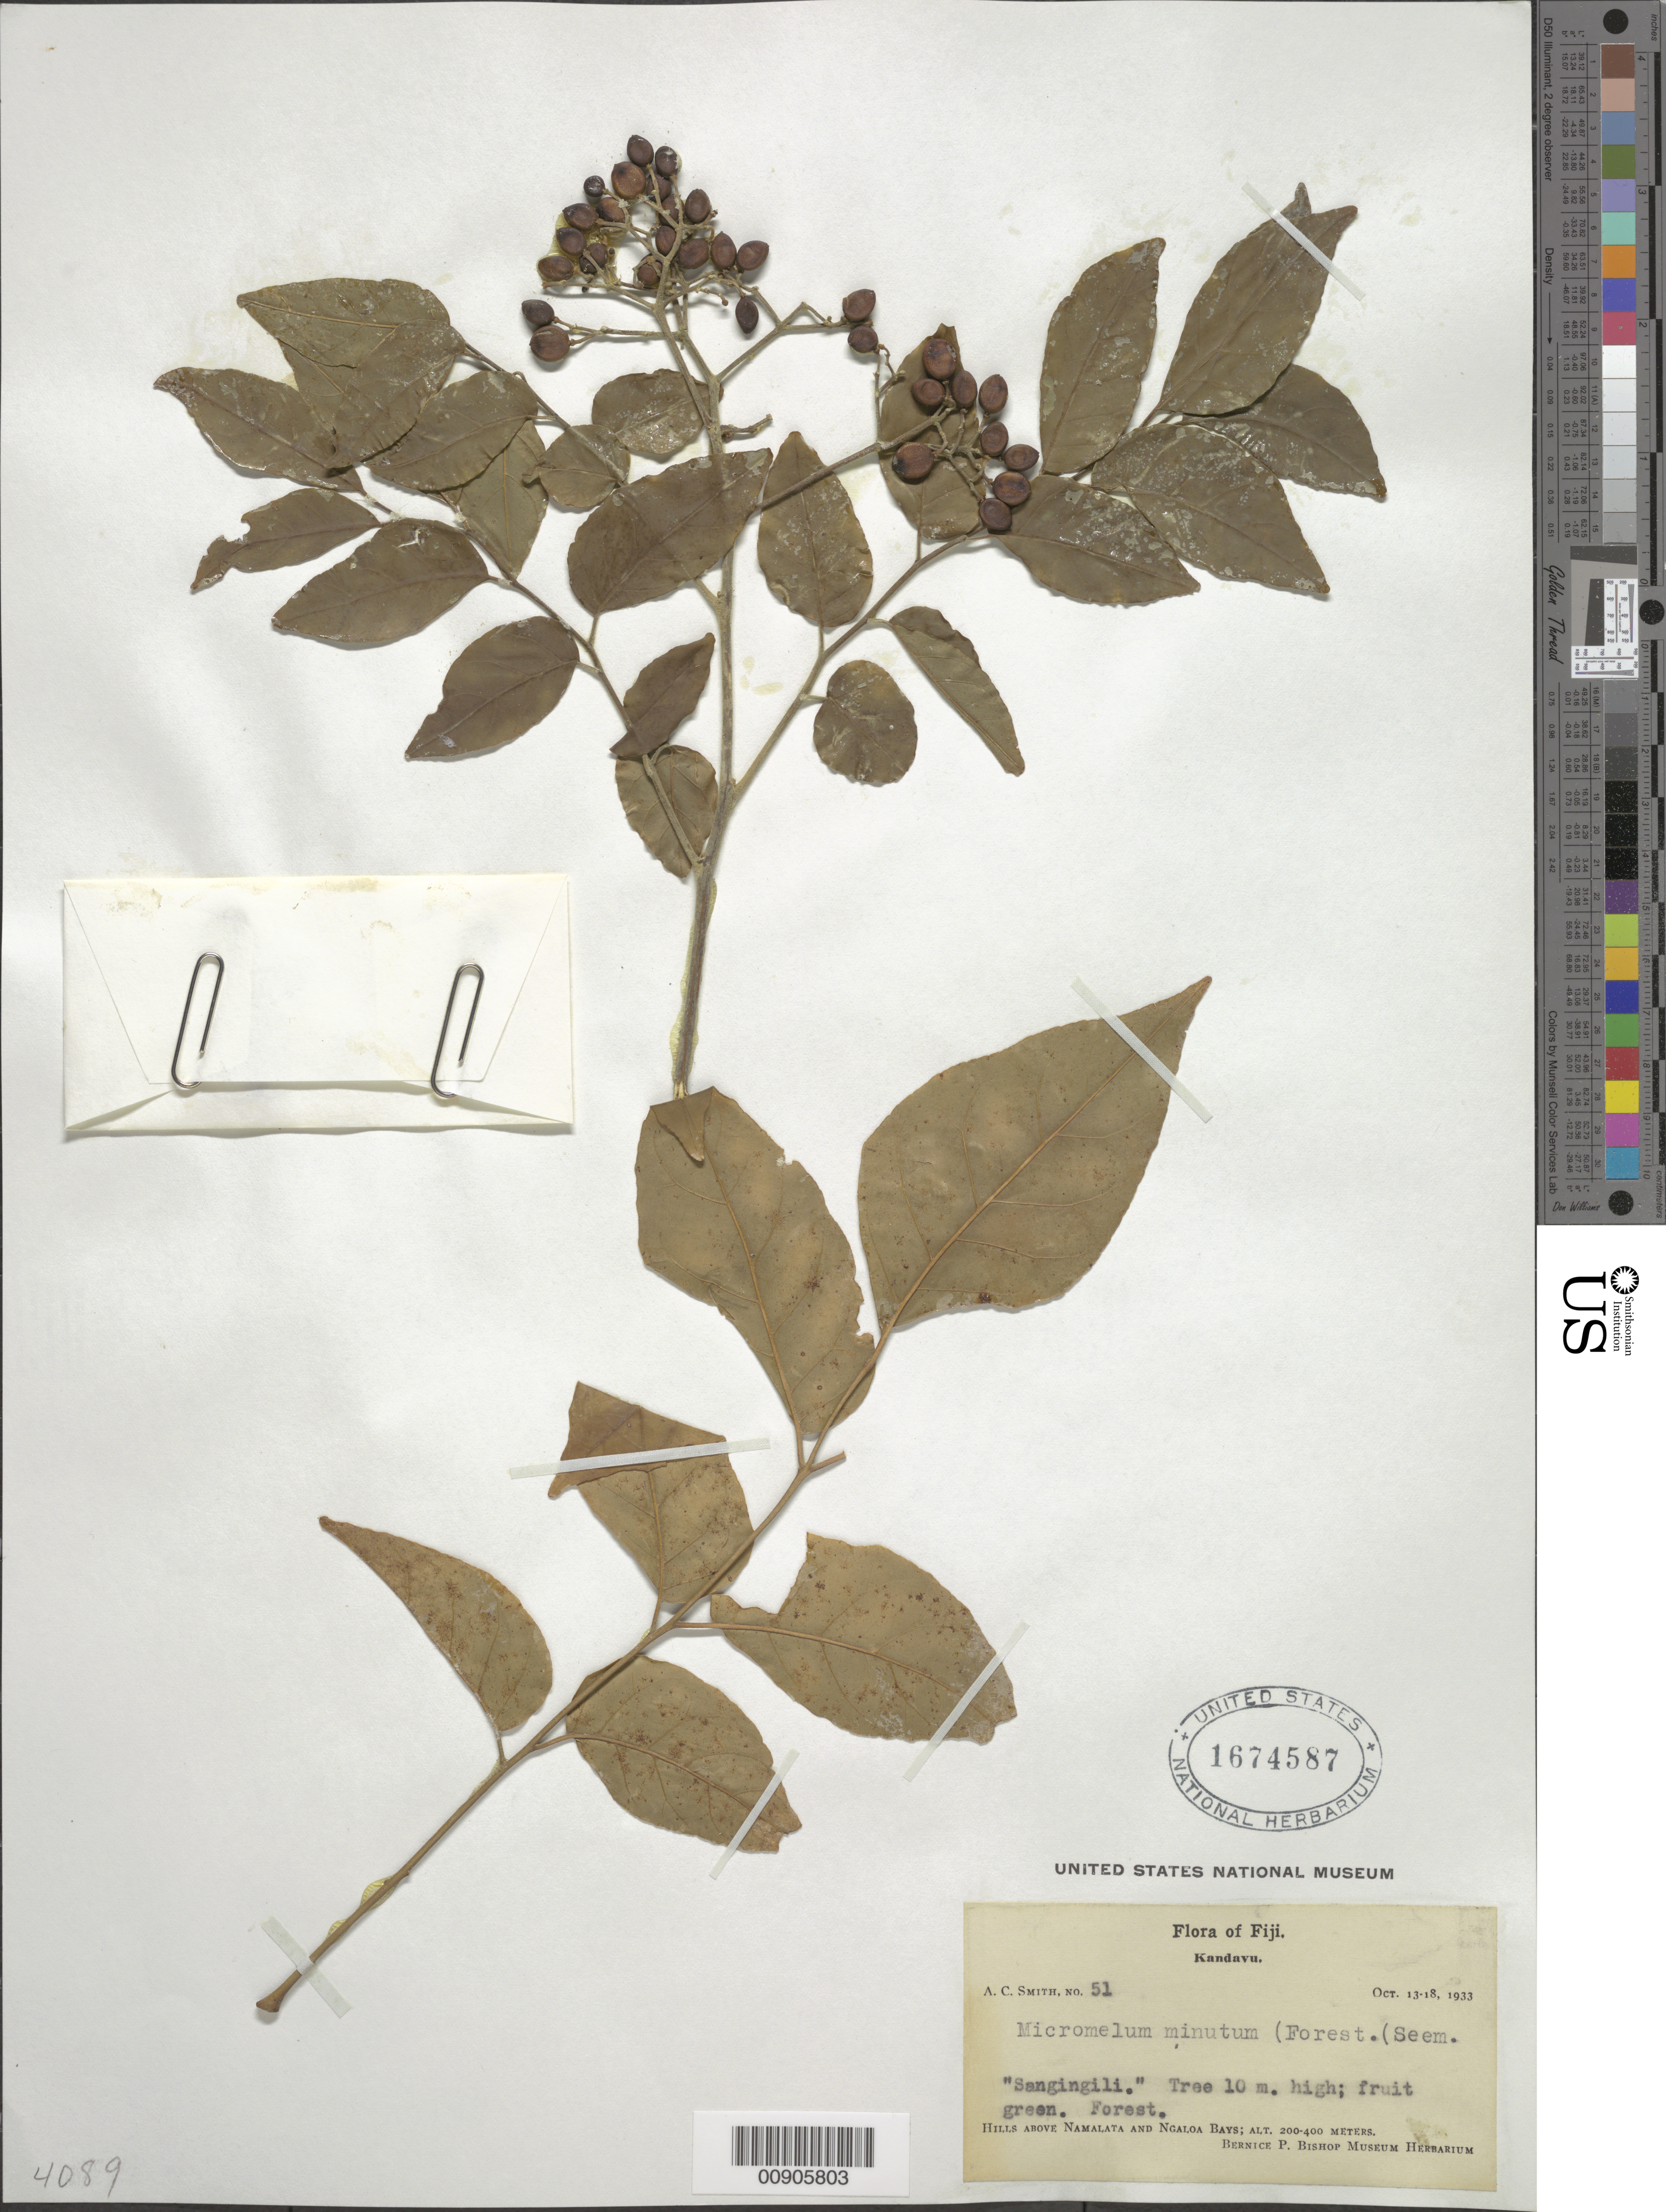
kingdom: Plantae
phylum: Tracheophyta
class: Magnoliopsida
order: Sapindales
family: Rutaceae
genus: Micromelum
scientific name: Micromelum minutum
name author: (G. Forst.) Wight & Arn.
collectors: C. A. Smith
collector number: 51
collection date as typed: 13 Oct 1933 to 18 Oct 1933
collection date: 1933-10-13/1933-10-18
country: Fiji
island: Kadavu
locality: Hills above Namalata and Ngaloa Bays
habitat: forest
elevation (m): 200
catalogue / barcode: US 1674587